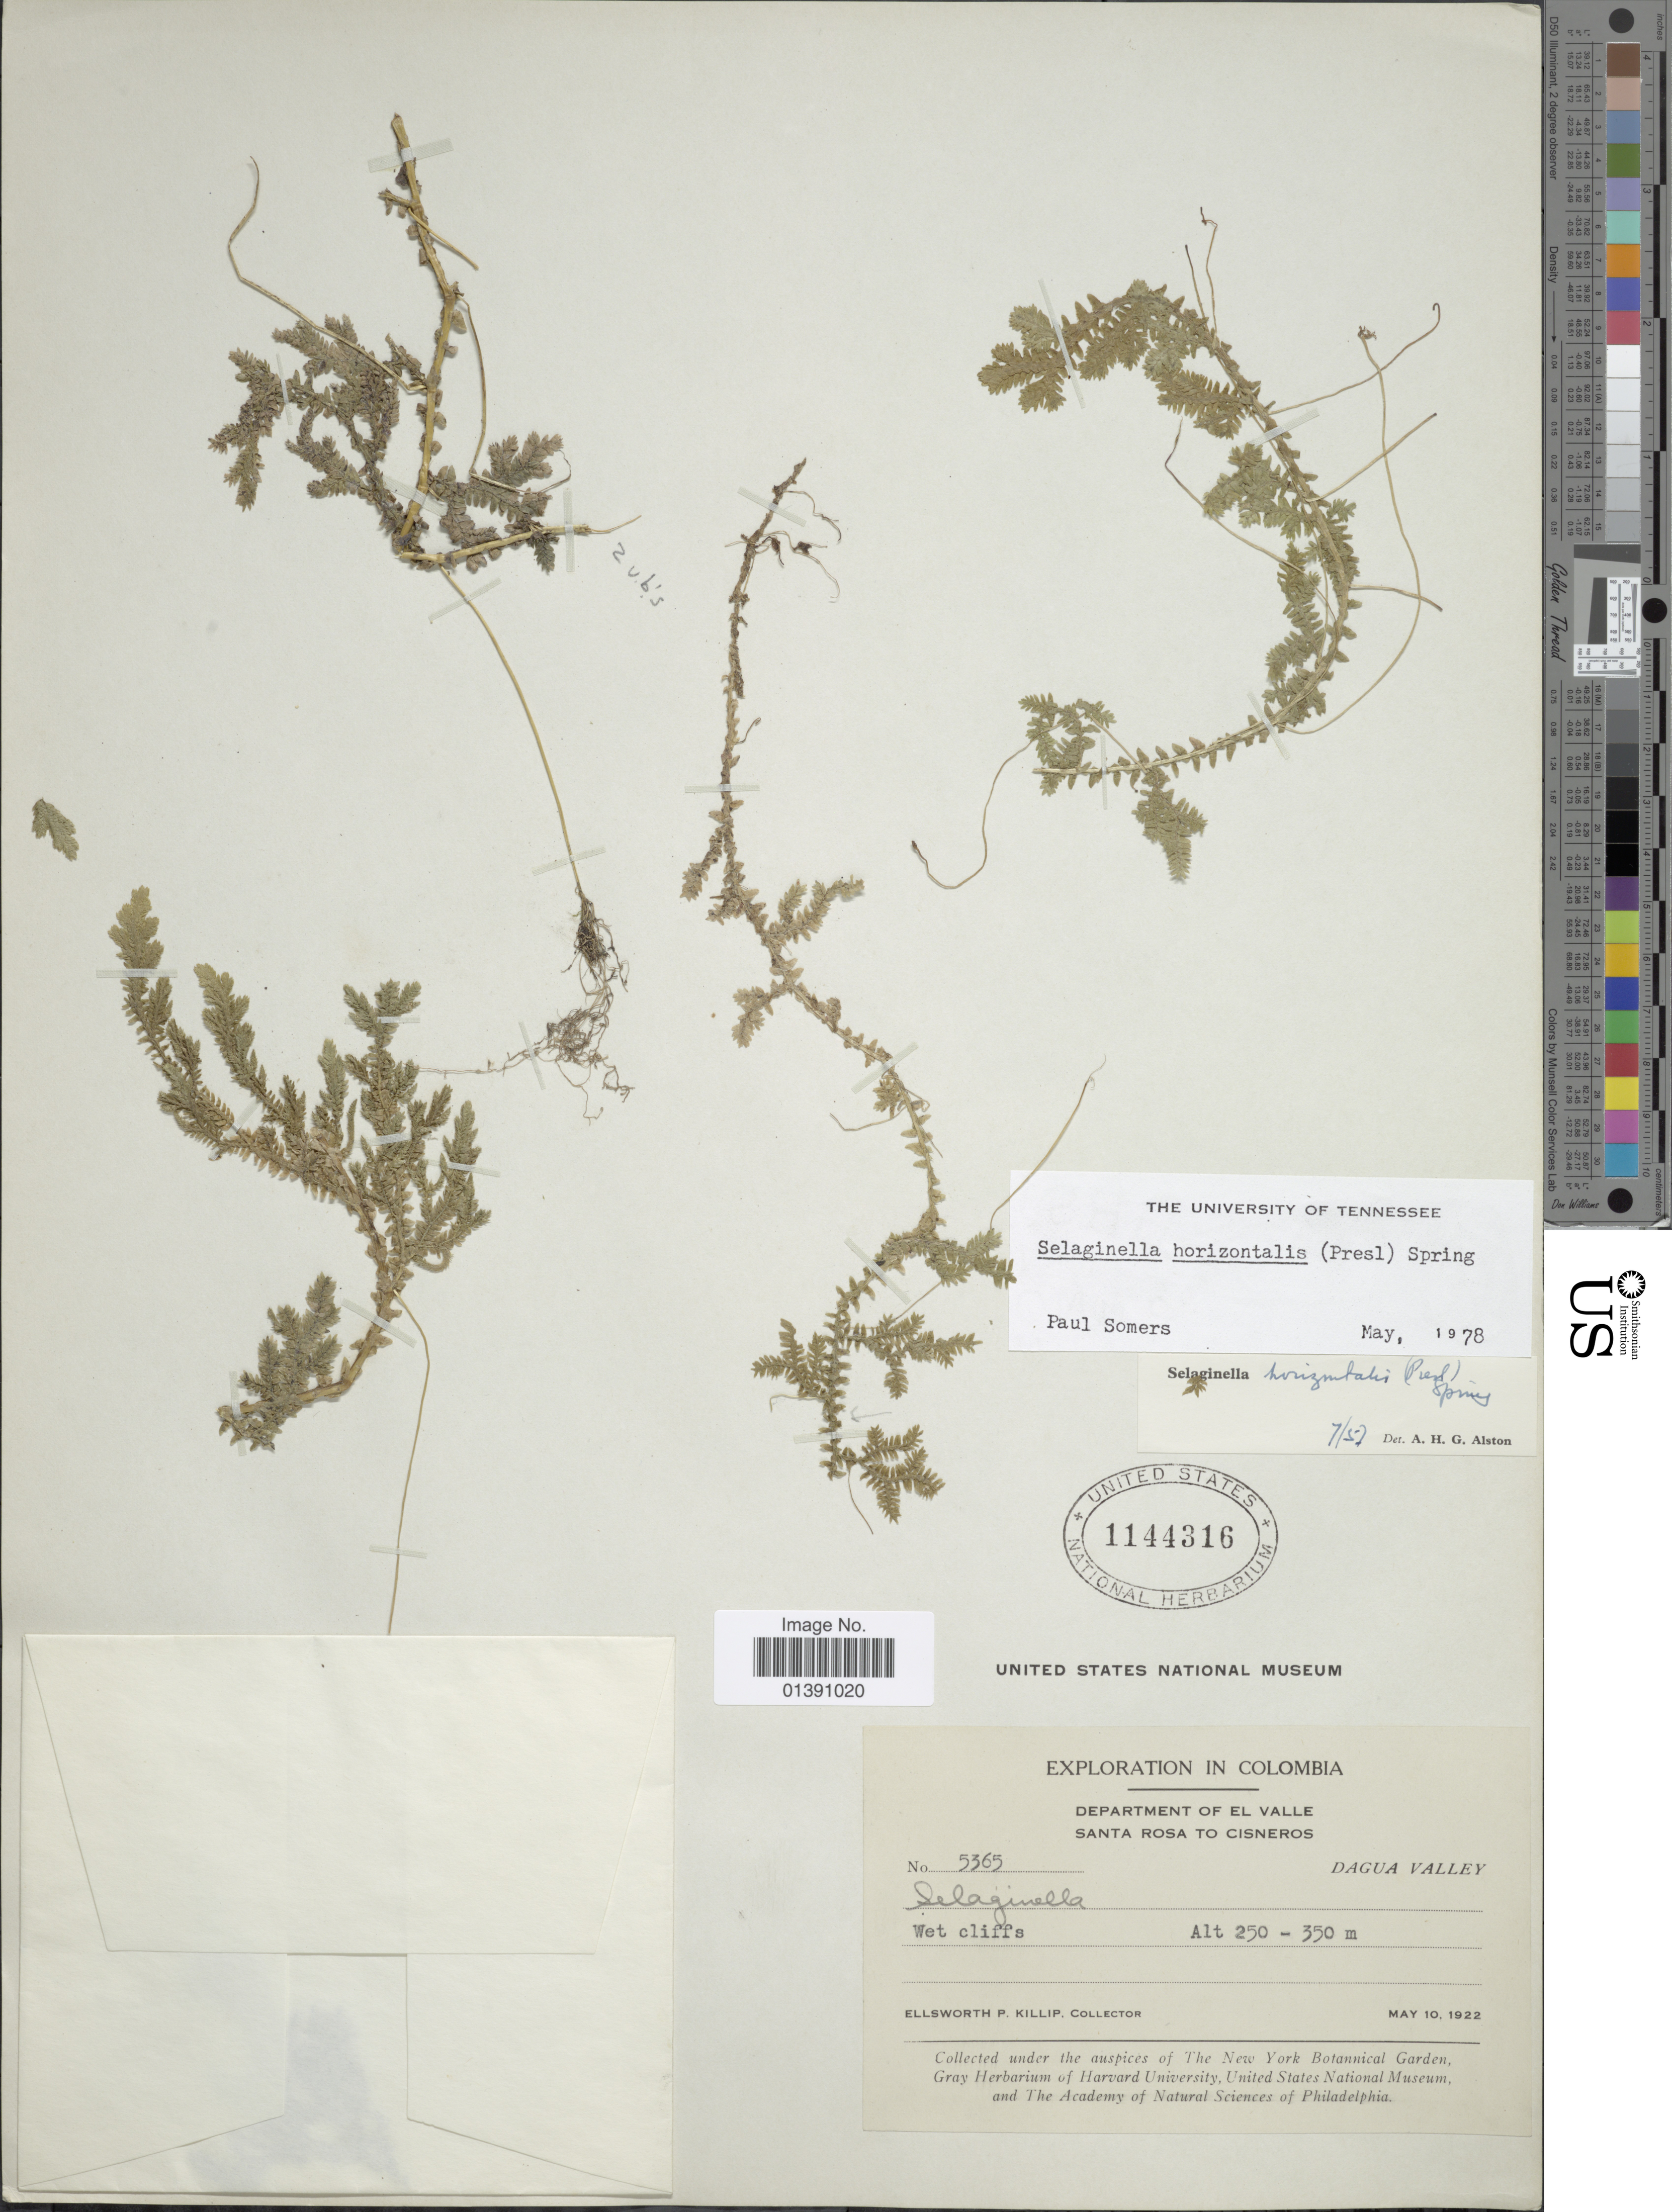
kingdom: Plantae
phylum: Tracheophyta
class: Lycopodiopsida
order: Selaginellales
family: Selaginellaceae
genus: Selaginella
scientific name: Selaginella horizontalis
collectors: E. P. Killip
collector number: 5365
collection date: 1922-05-10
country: Colombia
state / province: Valle del Cauca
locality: Department of El Valle Santa Rosa to Cisneros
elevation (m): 250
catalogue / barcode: US 1144316